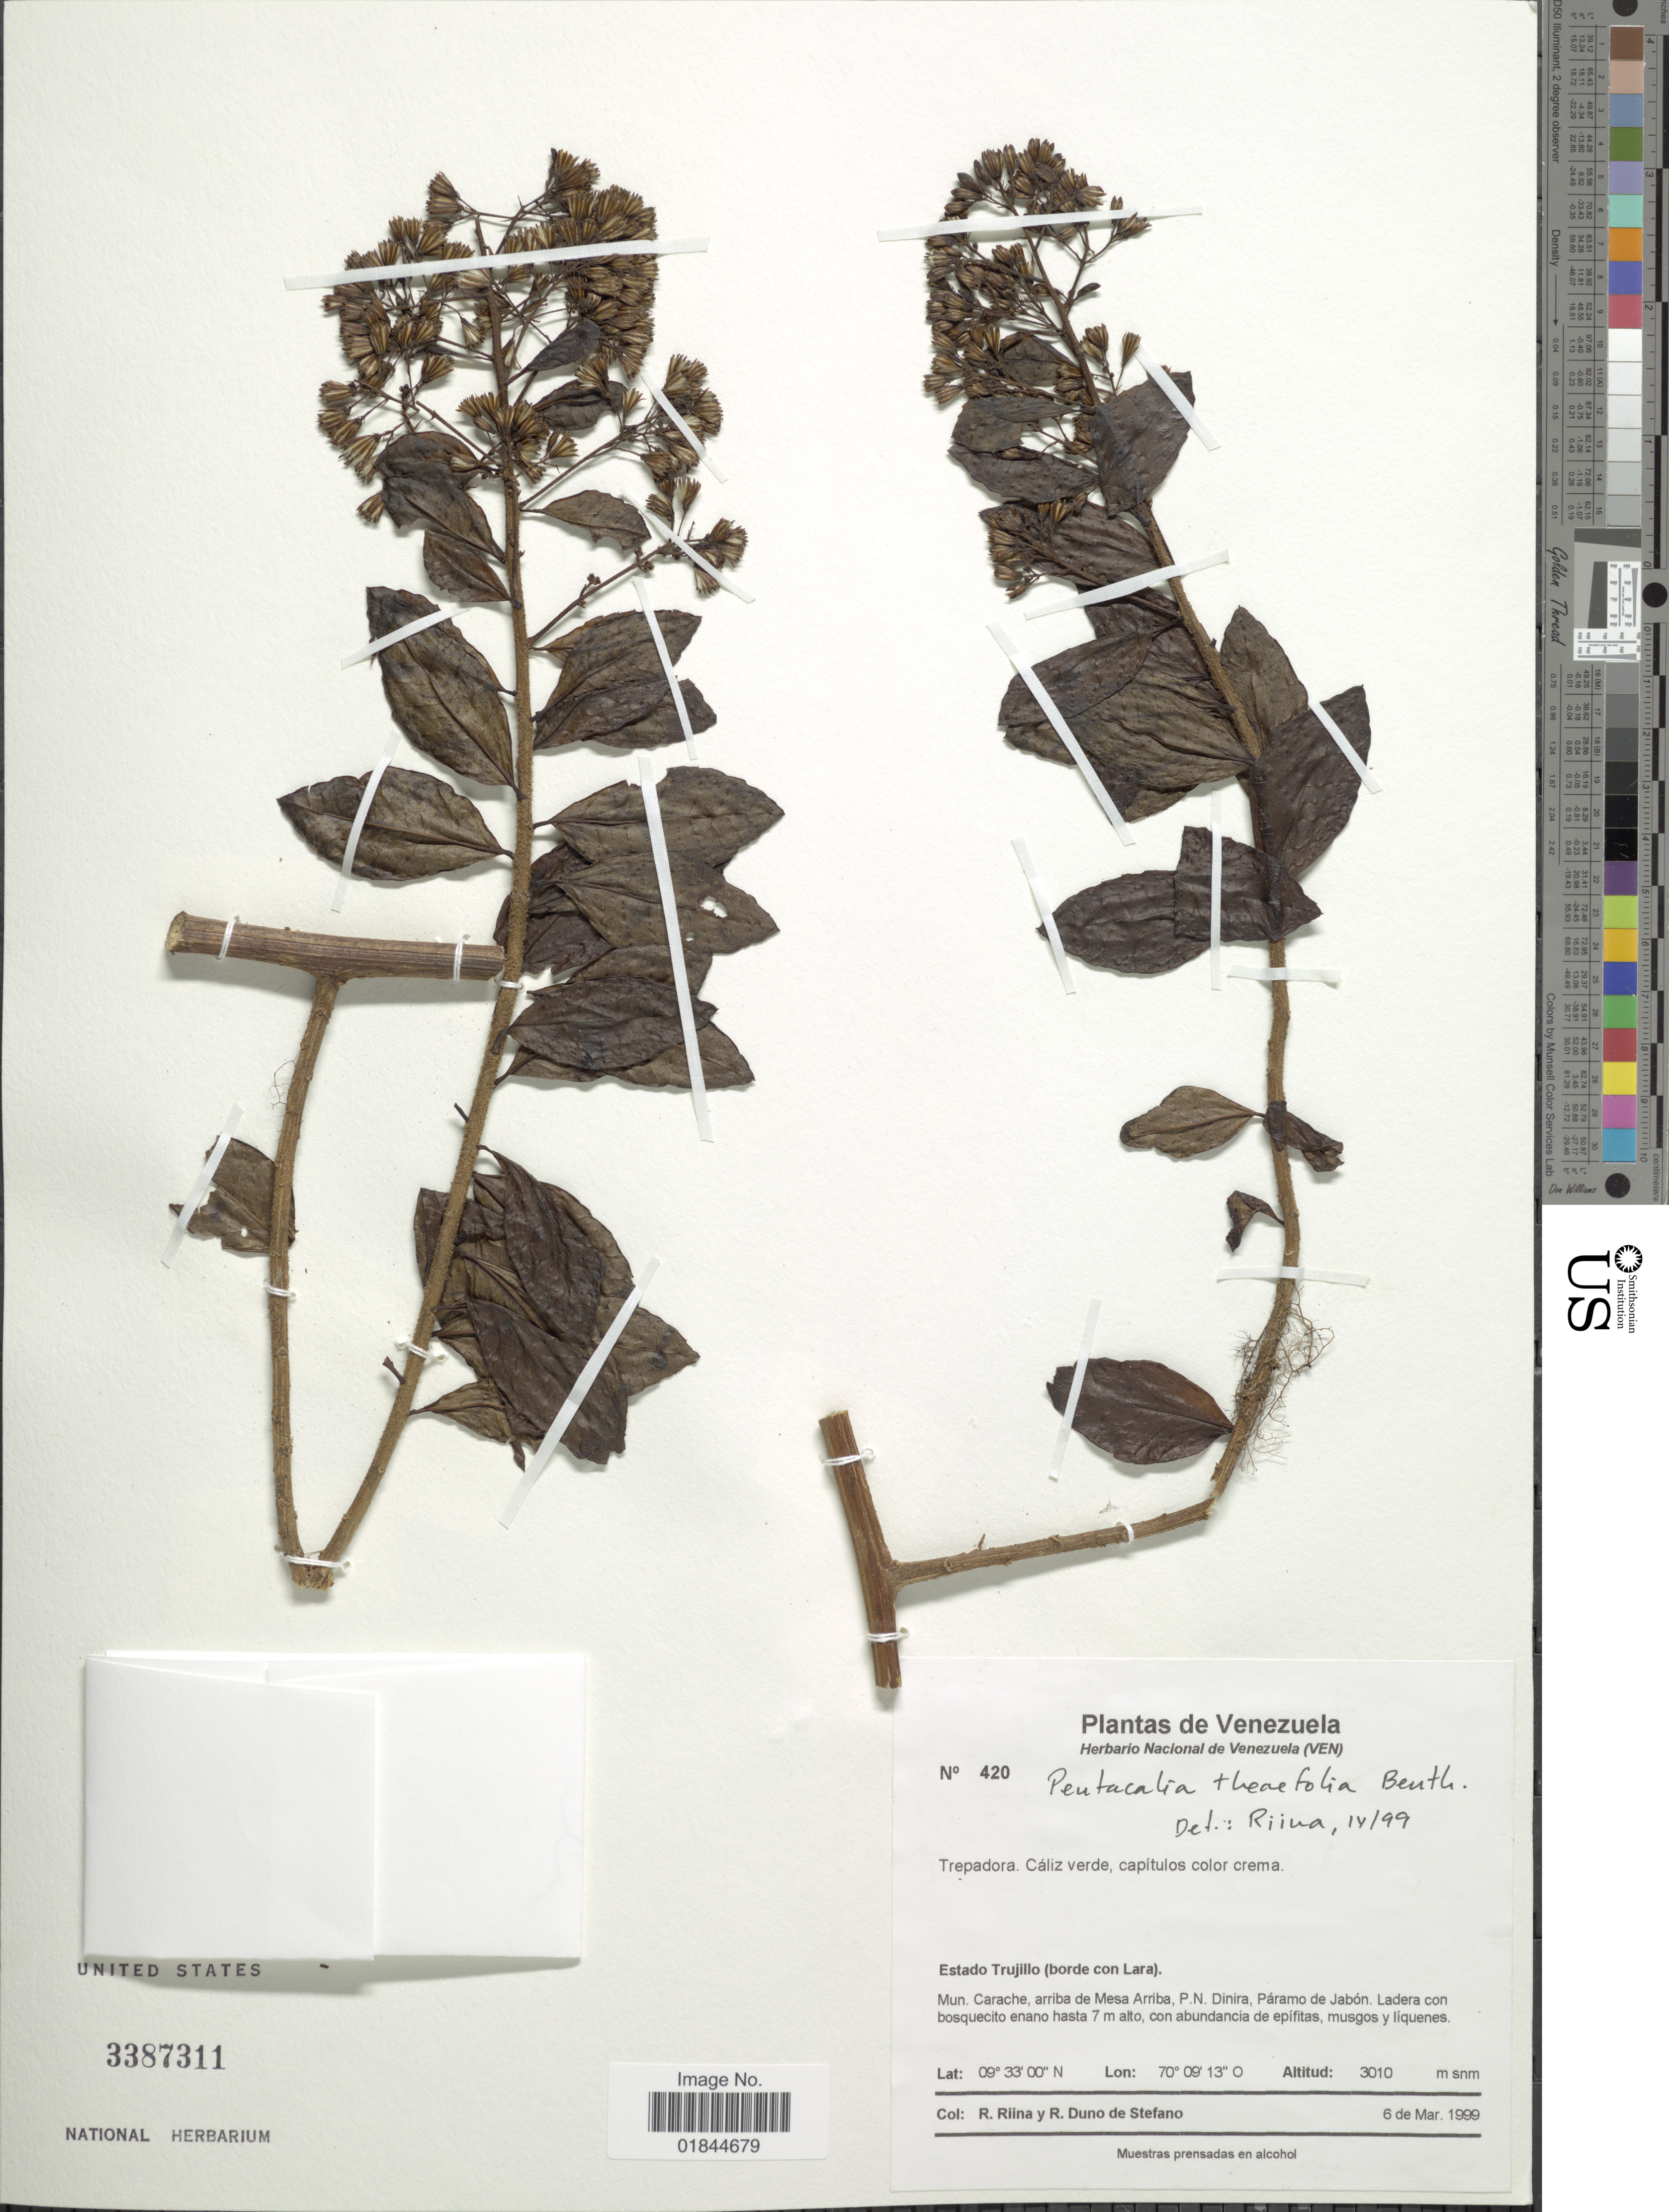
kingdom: Plantae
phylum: Tracheophyta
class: Magnoliopsida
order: Asterales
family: Asteraceae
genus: Pentacalia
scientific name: Pentacalia theifolia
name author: (Benth.) Cuatrec.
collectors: R. Riina & R. Duno de Stefano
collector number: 420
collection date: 1999-03-06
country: Venezuela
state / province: Trujillo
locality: Mun. Carache, arriba de Mesa Arriba, P. N. Dinira, Paramo de Jabon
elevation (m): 3010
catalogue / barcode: US 3387311